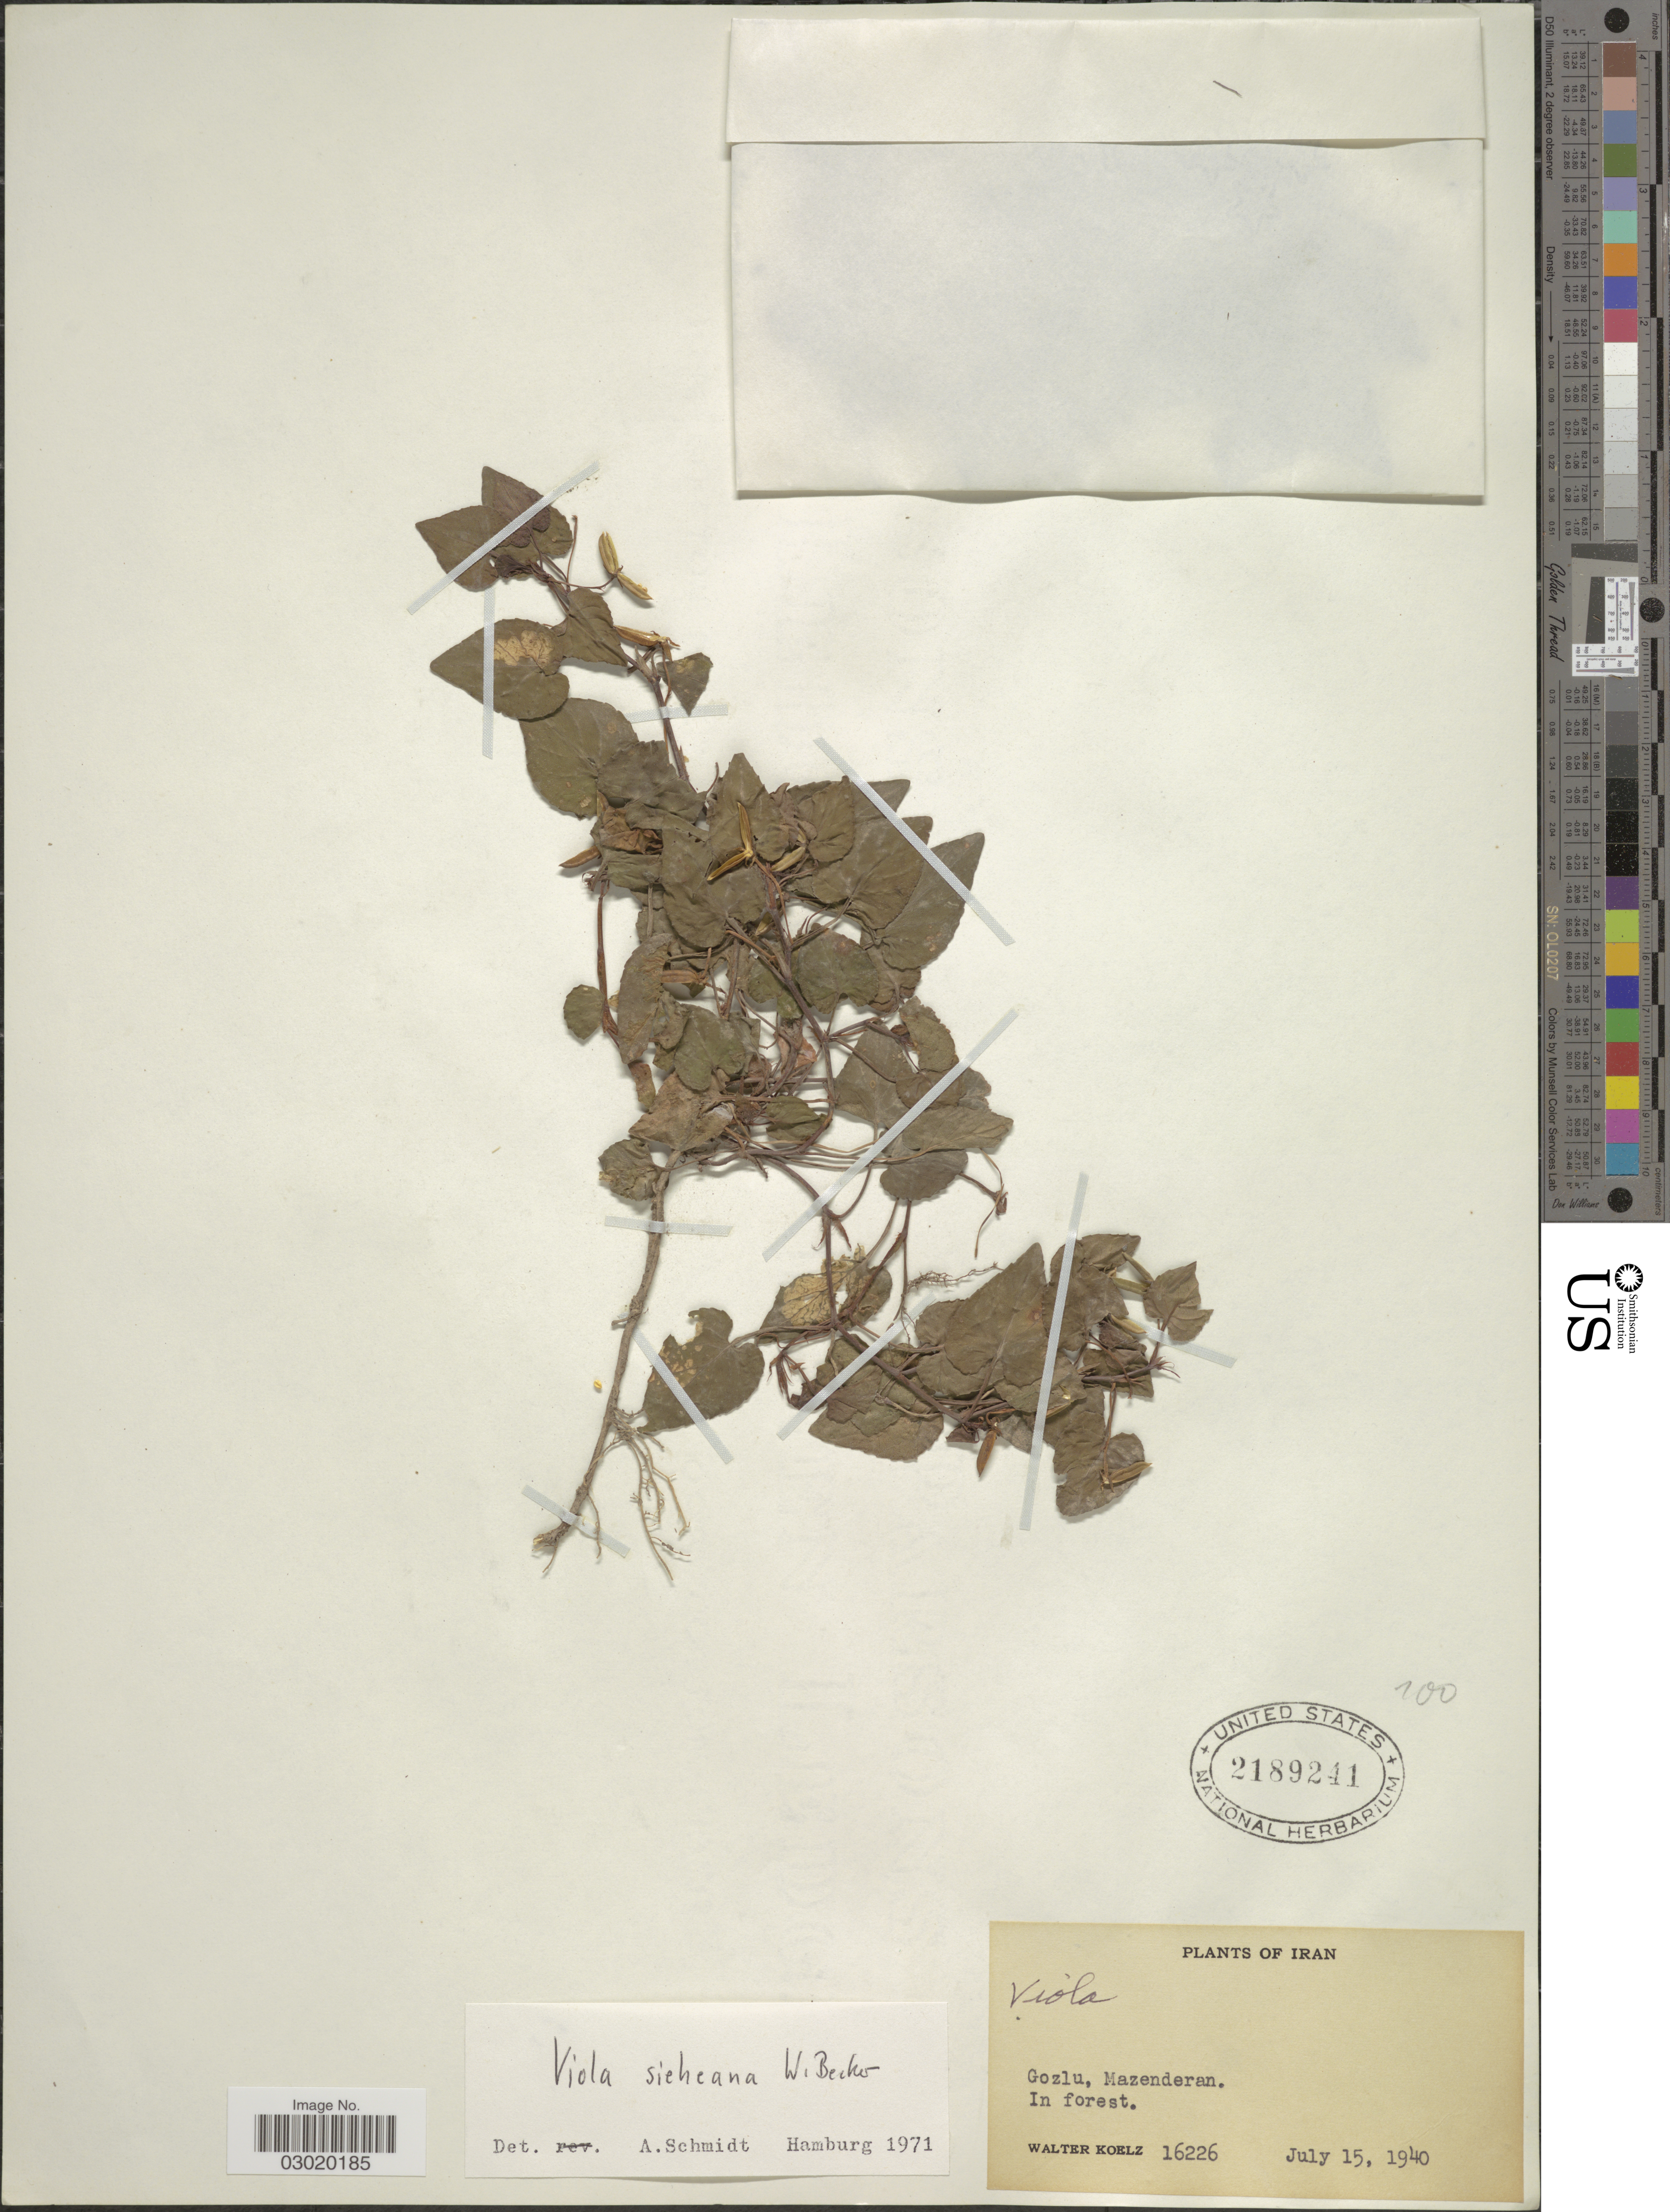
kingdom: Plantae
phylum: Tracheophyta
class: Magnoliopsida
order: Malpighiales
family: Violaceae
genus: Viola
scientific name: Viola sieheana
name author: W. Becker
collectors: W. N. Koelz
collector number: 16226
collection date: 1940-07-15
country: Iran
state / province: Mazandaran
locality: Gozlu, Mazenderan, In forest.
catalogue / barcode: US 2189241